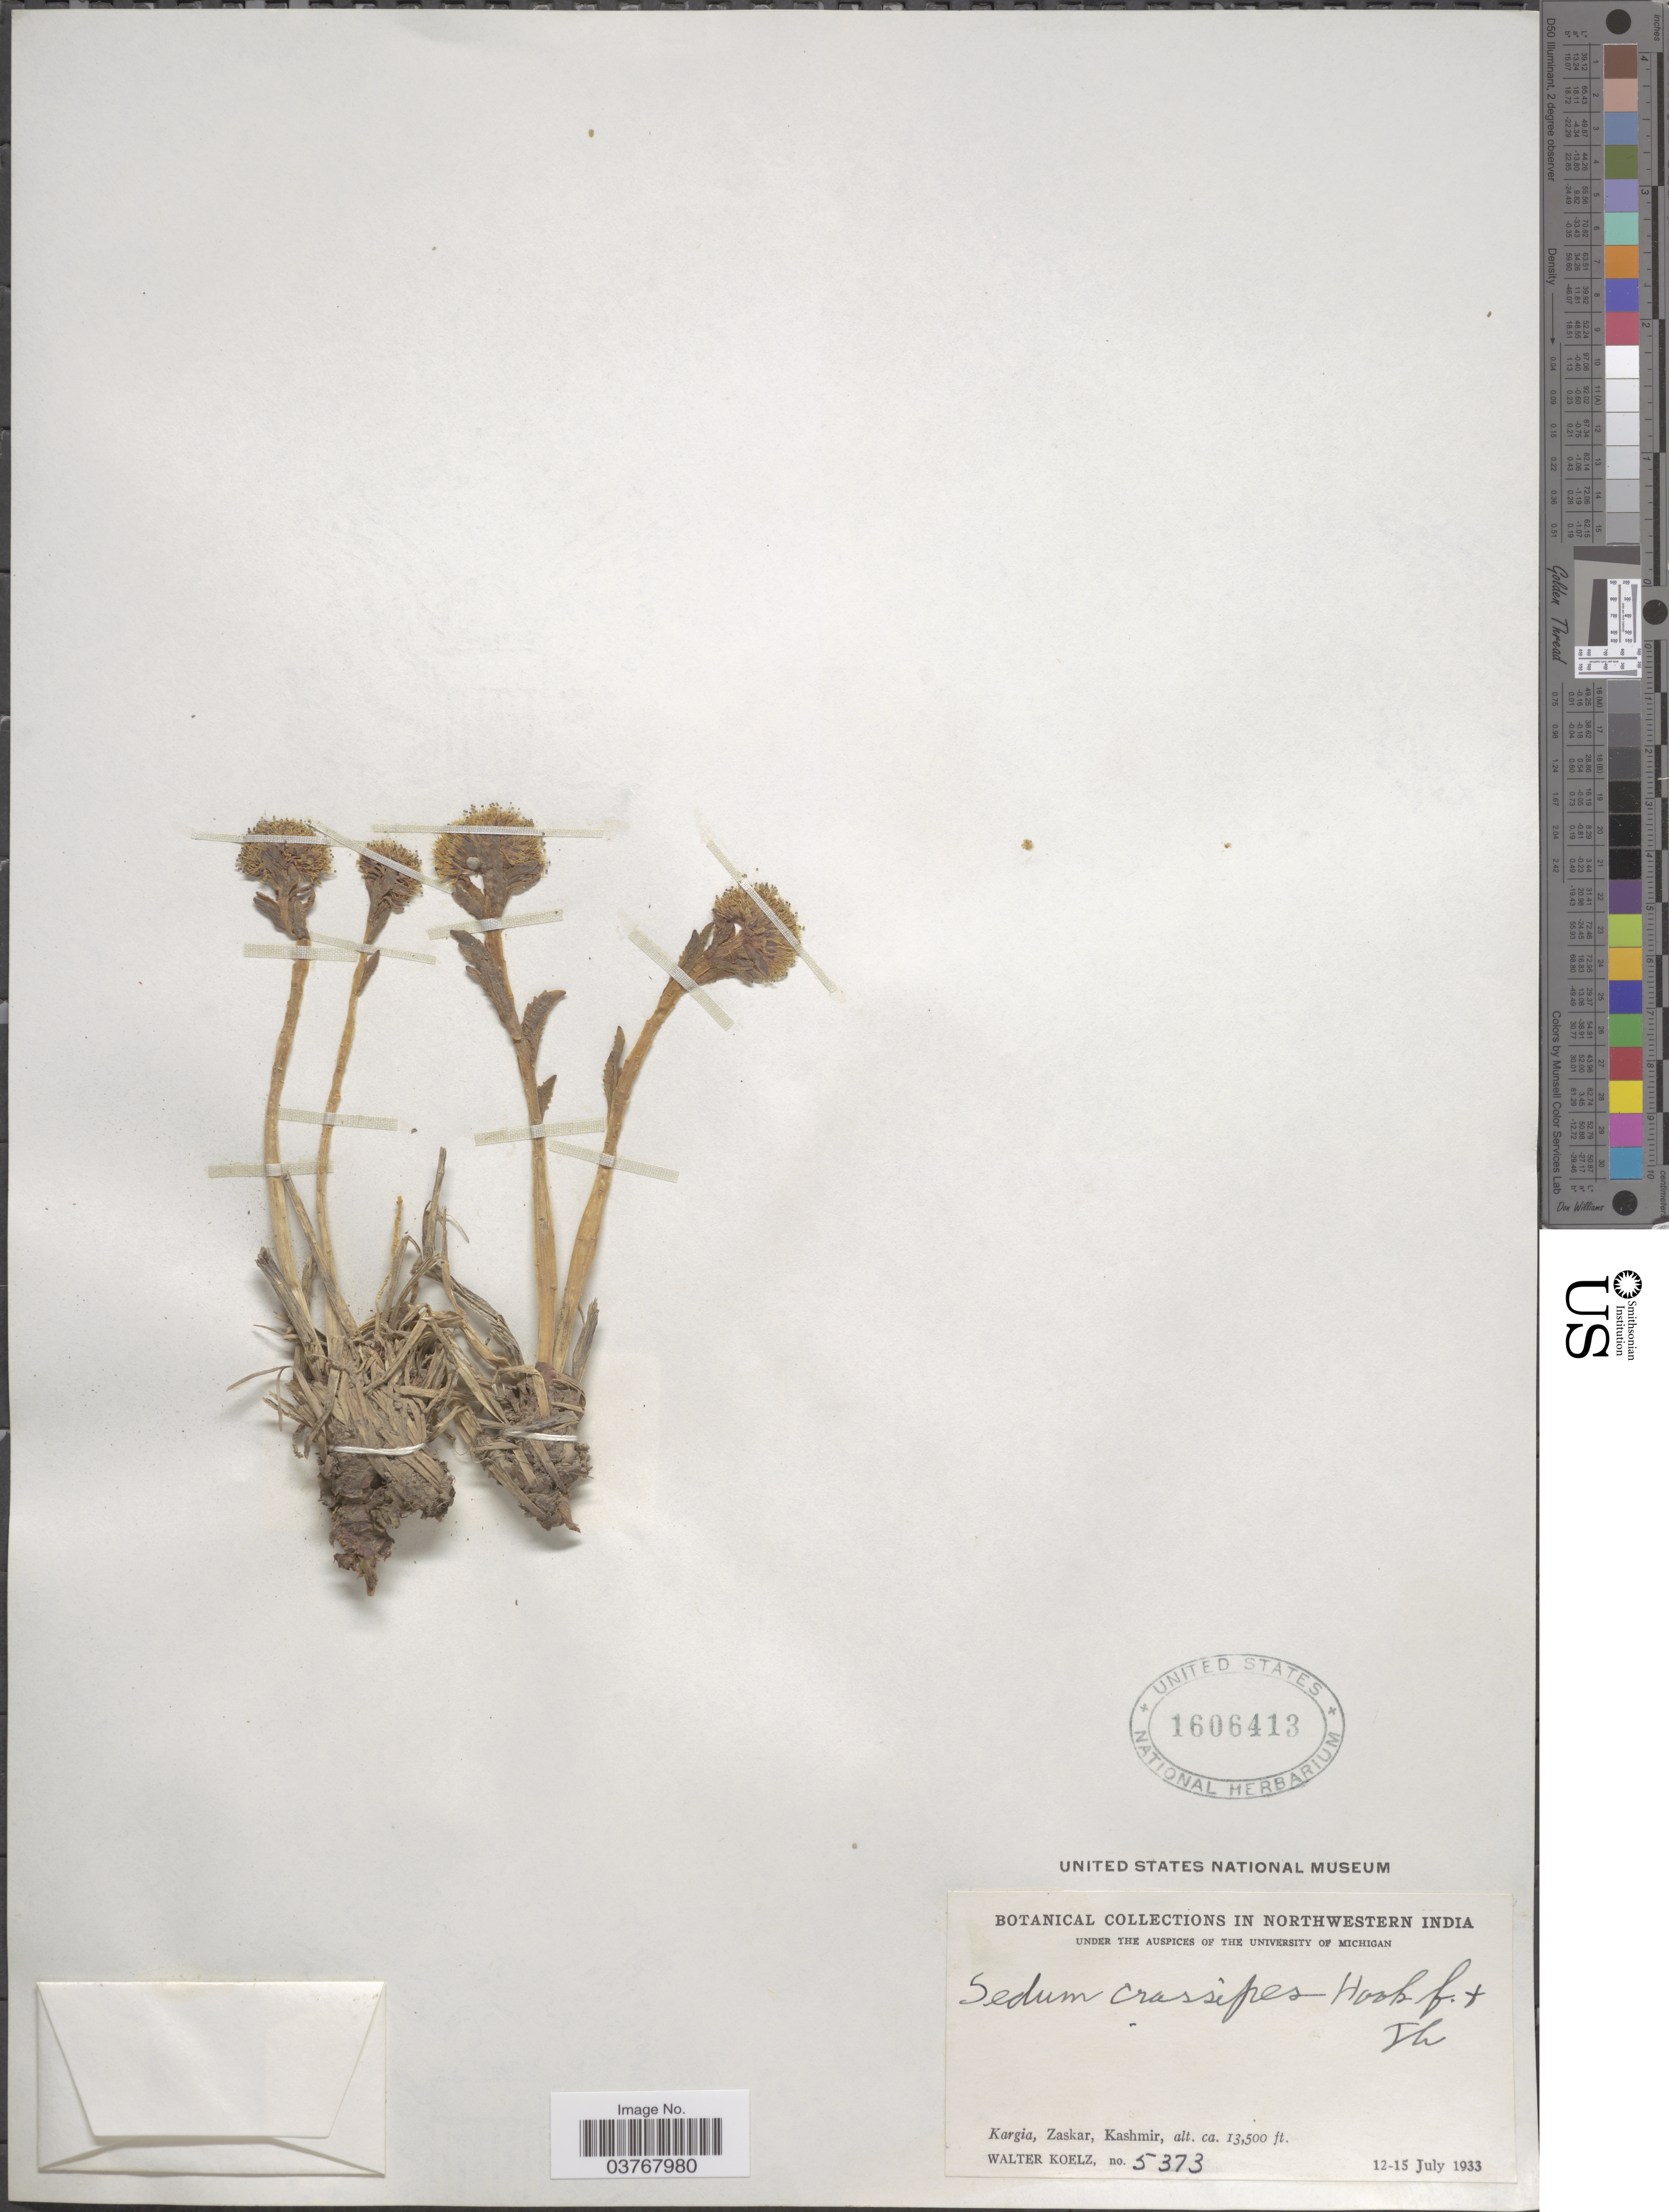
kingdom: Plantae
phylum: Tracheophyta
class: Magnoliopsida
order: Saxifragales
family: Crassulaceae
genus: Rhodiola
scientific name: Rhodiola sp.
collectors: W. N. Koelz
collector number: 5373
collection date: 1933-07-12/1933-07-15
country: India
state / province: Jammu and Kashmir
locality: Northwestern India. Kargia, Zaskar, Kashmir.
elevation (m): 4115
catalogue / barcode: US 1606413